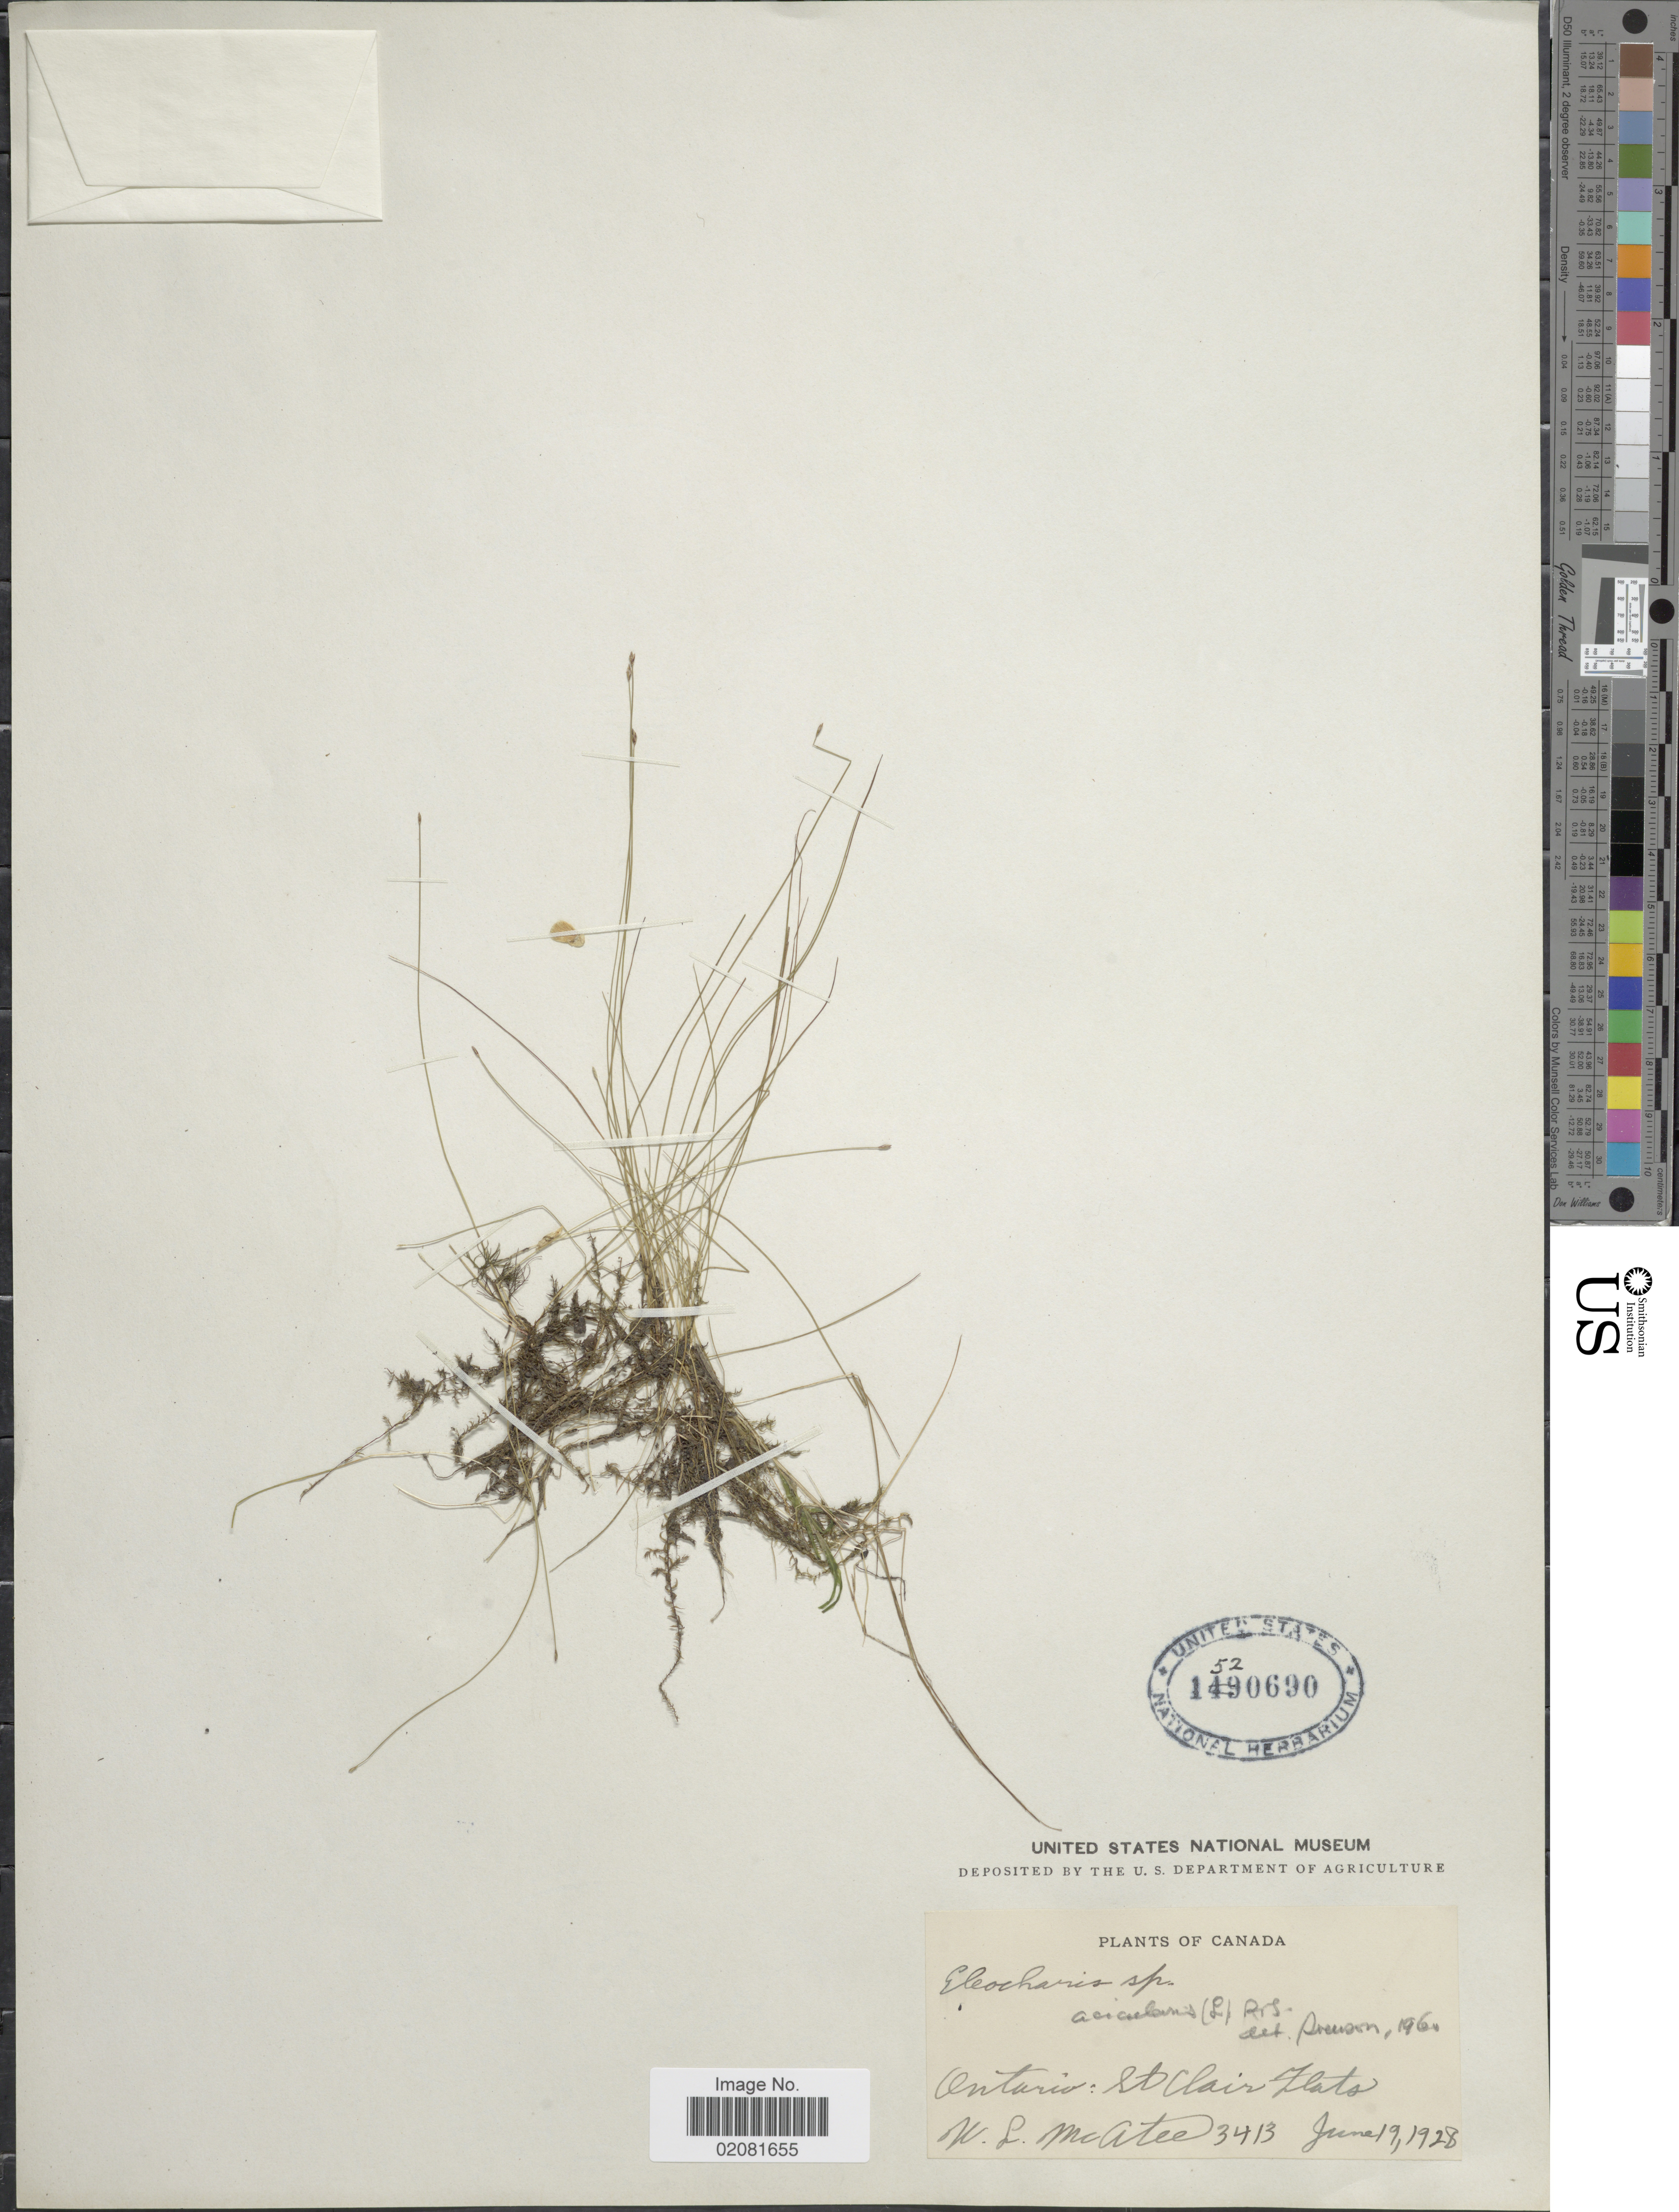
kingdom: Plantae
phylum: Tracheophyta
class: Liliopsida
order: Poales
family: Cyperaceae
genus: Eleocharis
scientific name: Eleocharis acicularis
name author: (L.) Roem. & Schult.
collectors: W. McAtee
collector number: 3413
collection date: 1928-06-19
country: Canada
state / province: Ontario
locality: St. Clair Flats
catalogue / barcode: US 1520690